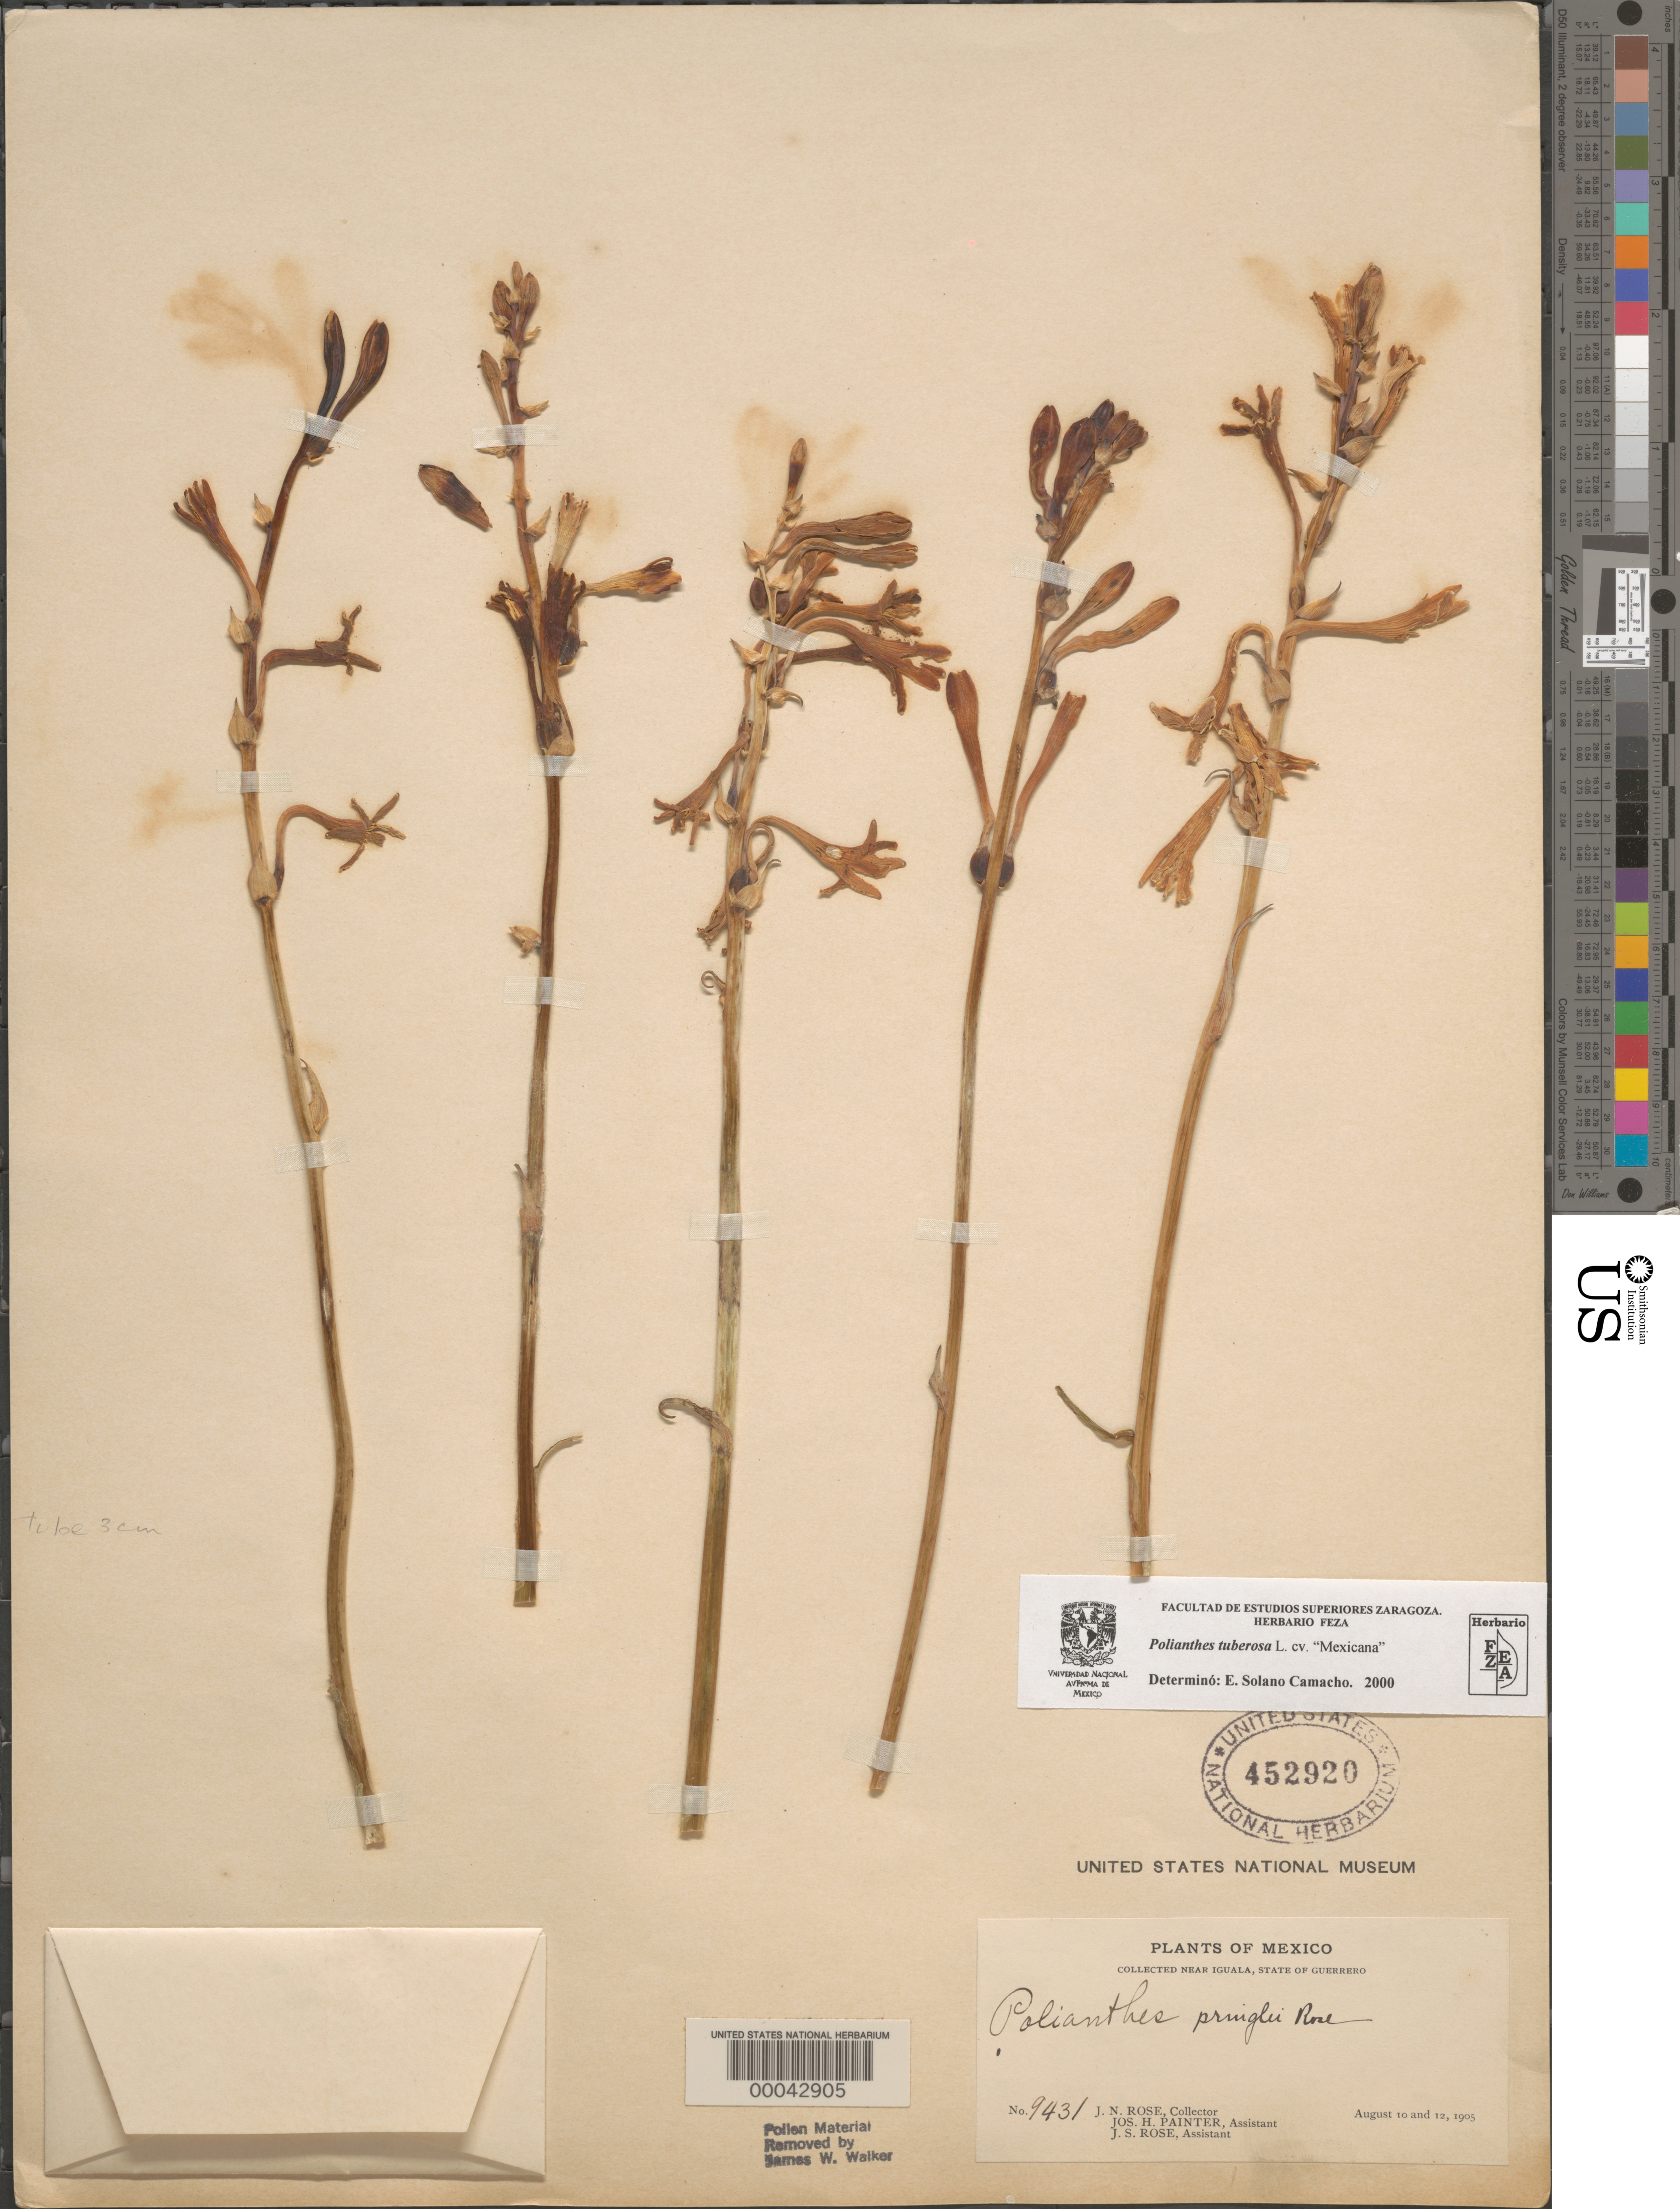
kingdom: Plantae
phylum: Tracheophyta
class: Liliopsida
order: Asparagales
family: Asparagaceae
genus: Polianthes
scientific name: Polianthes tuberosa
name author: L.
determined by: Solano C., E.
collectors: J. N. Rose, J. H. Painter & J. S. Rose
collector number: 9431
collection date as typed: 10 Aug 1903 to 12 Aug 1903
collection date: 1903-08-10/1903-08-12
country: Mexico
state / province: Guerrero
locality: Near Iguala.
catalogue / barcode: US 452920